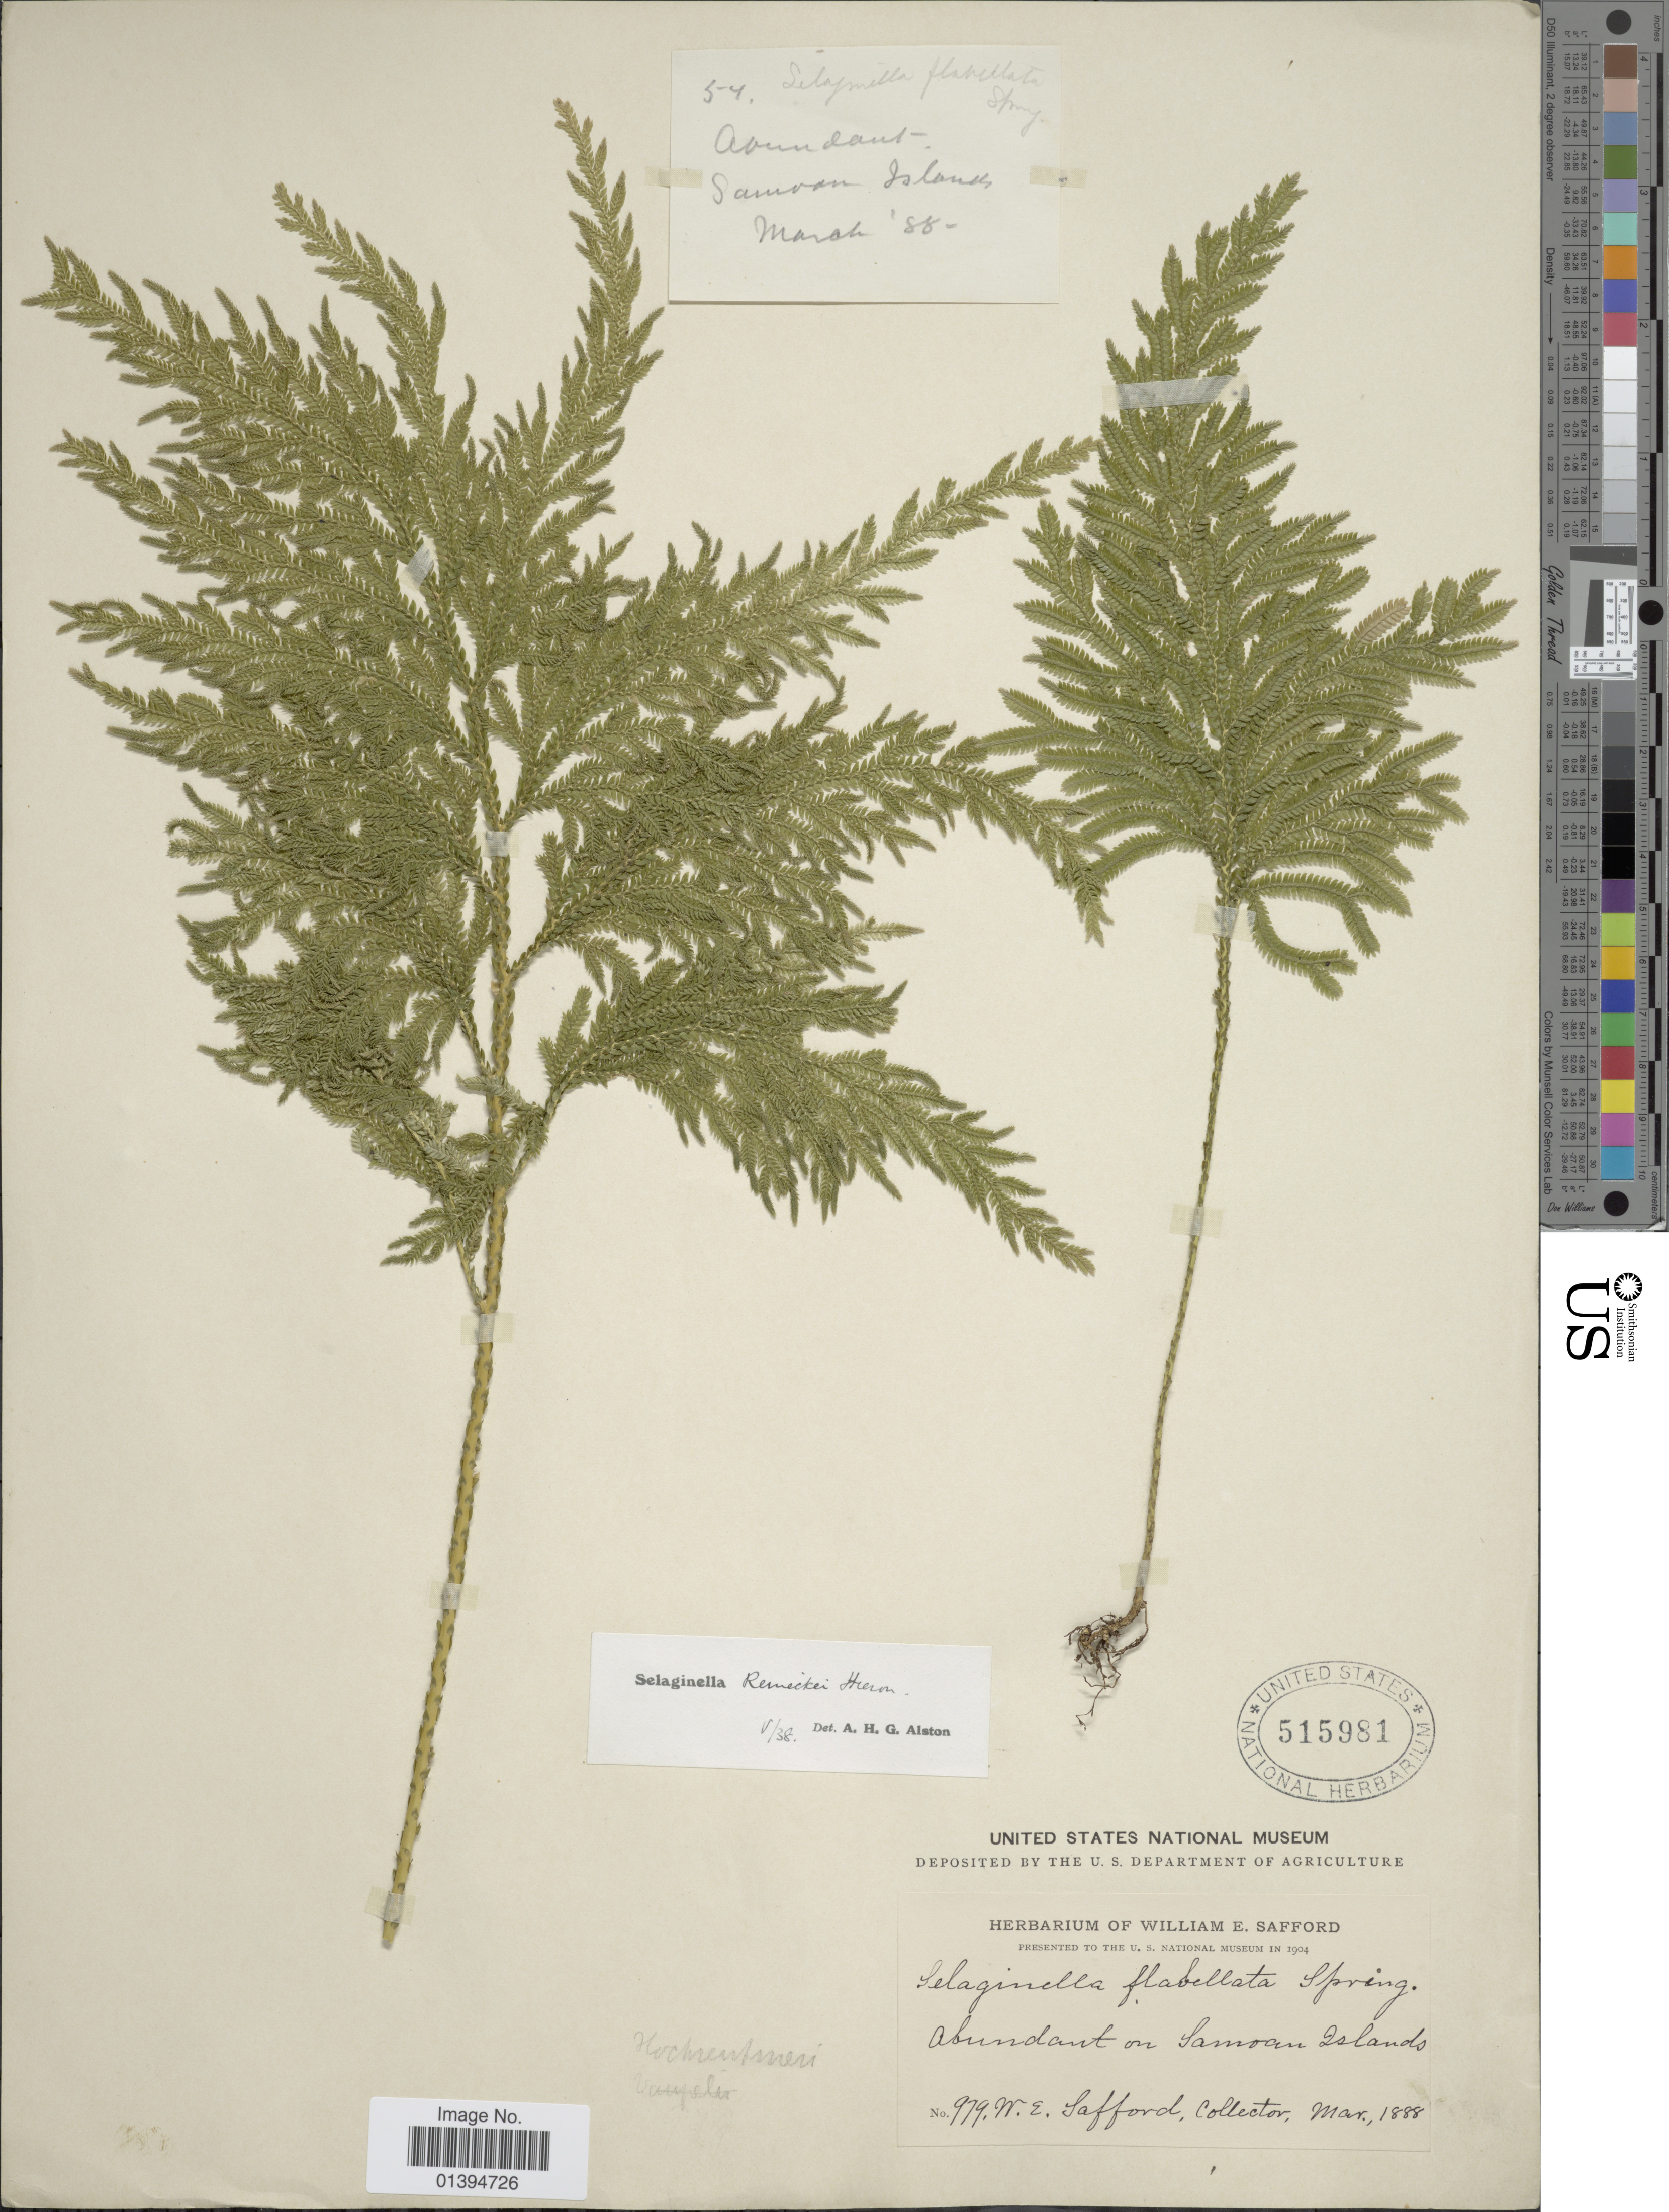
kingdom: Plantae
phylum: Tracheophyta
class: Lycopodiopsida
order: Selaginellales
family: Selaginellaceae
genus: Selaginella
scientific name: Selaginella reineckei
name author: Hieron.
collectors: W. E. Safford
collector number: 979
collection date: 1888-03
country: Samoa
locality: Samoan Islands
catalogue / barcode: US 515981